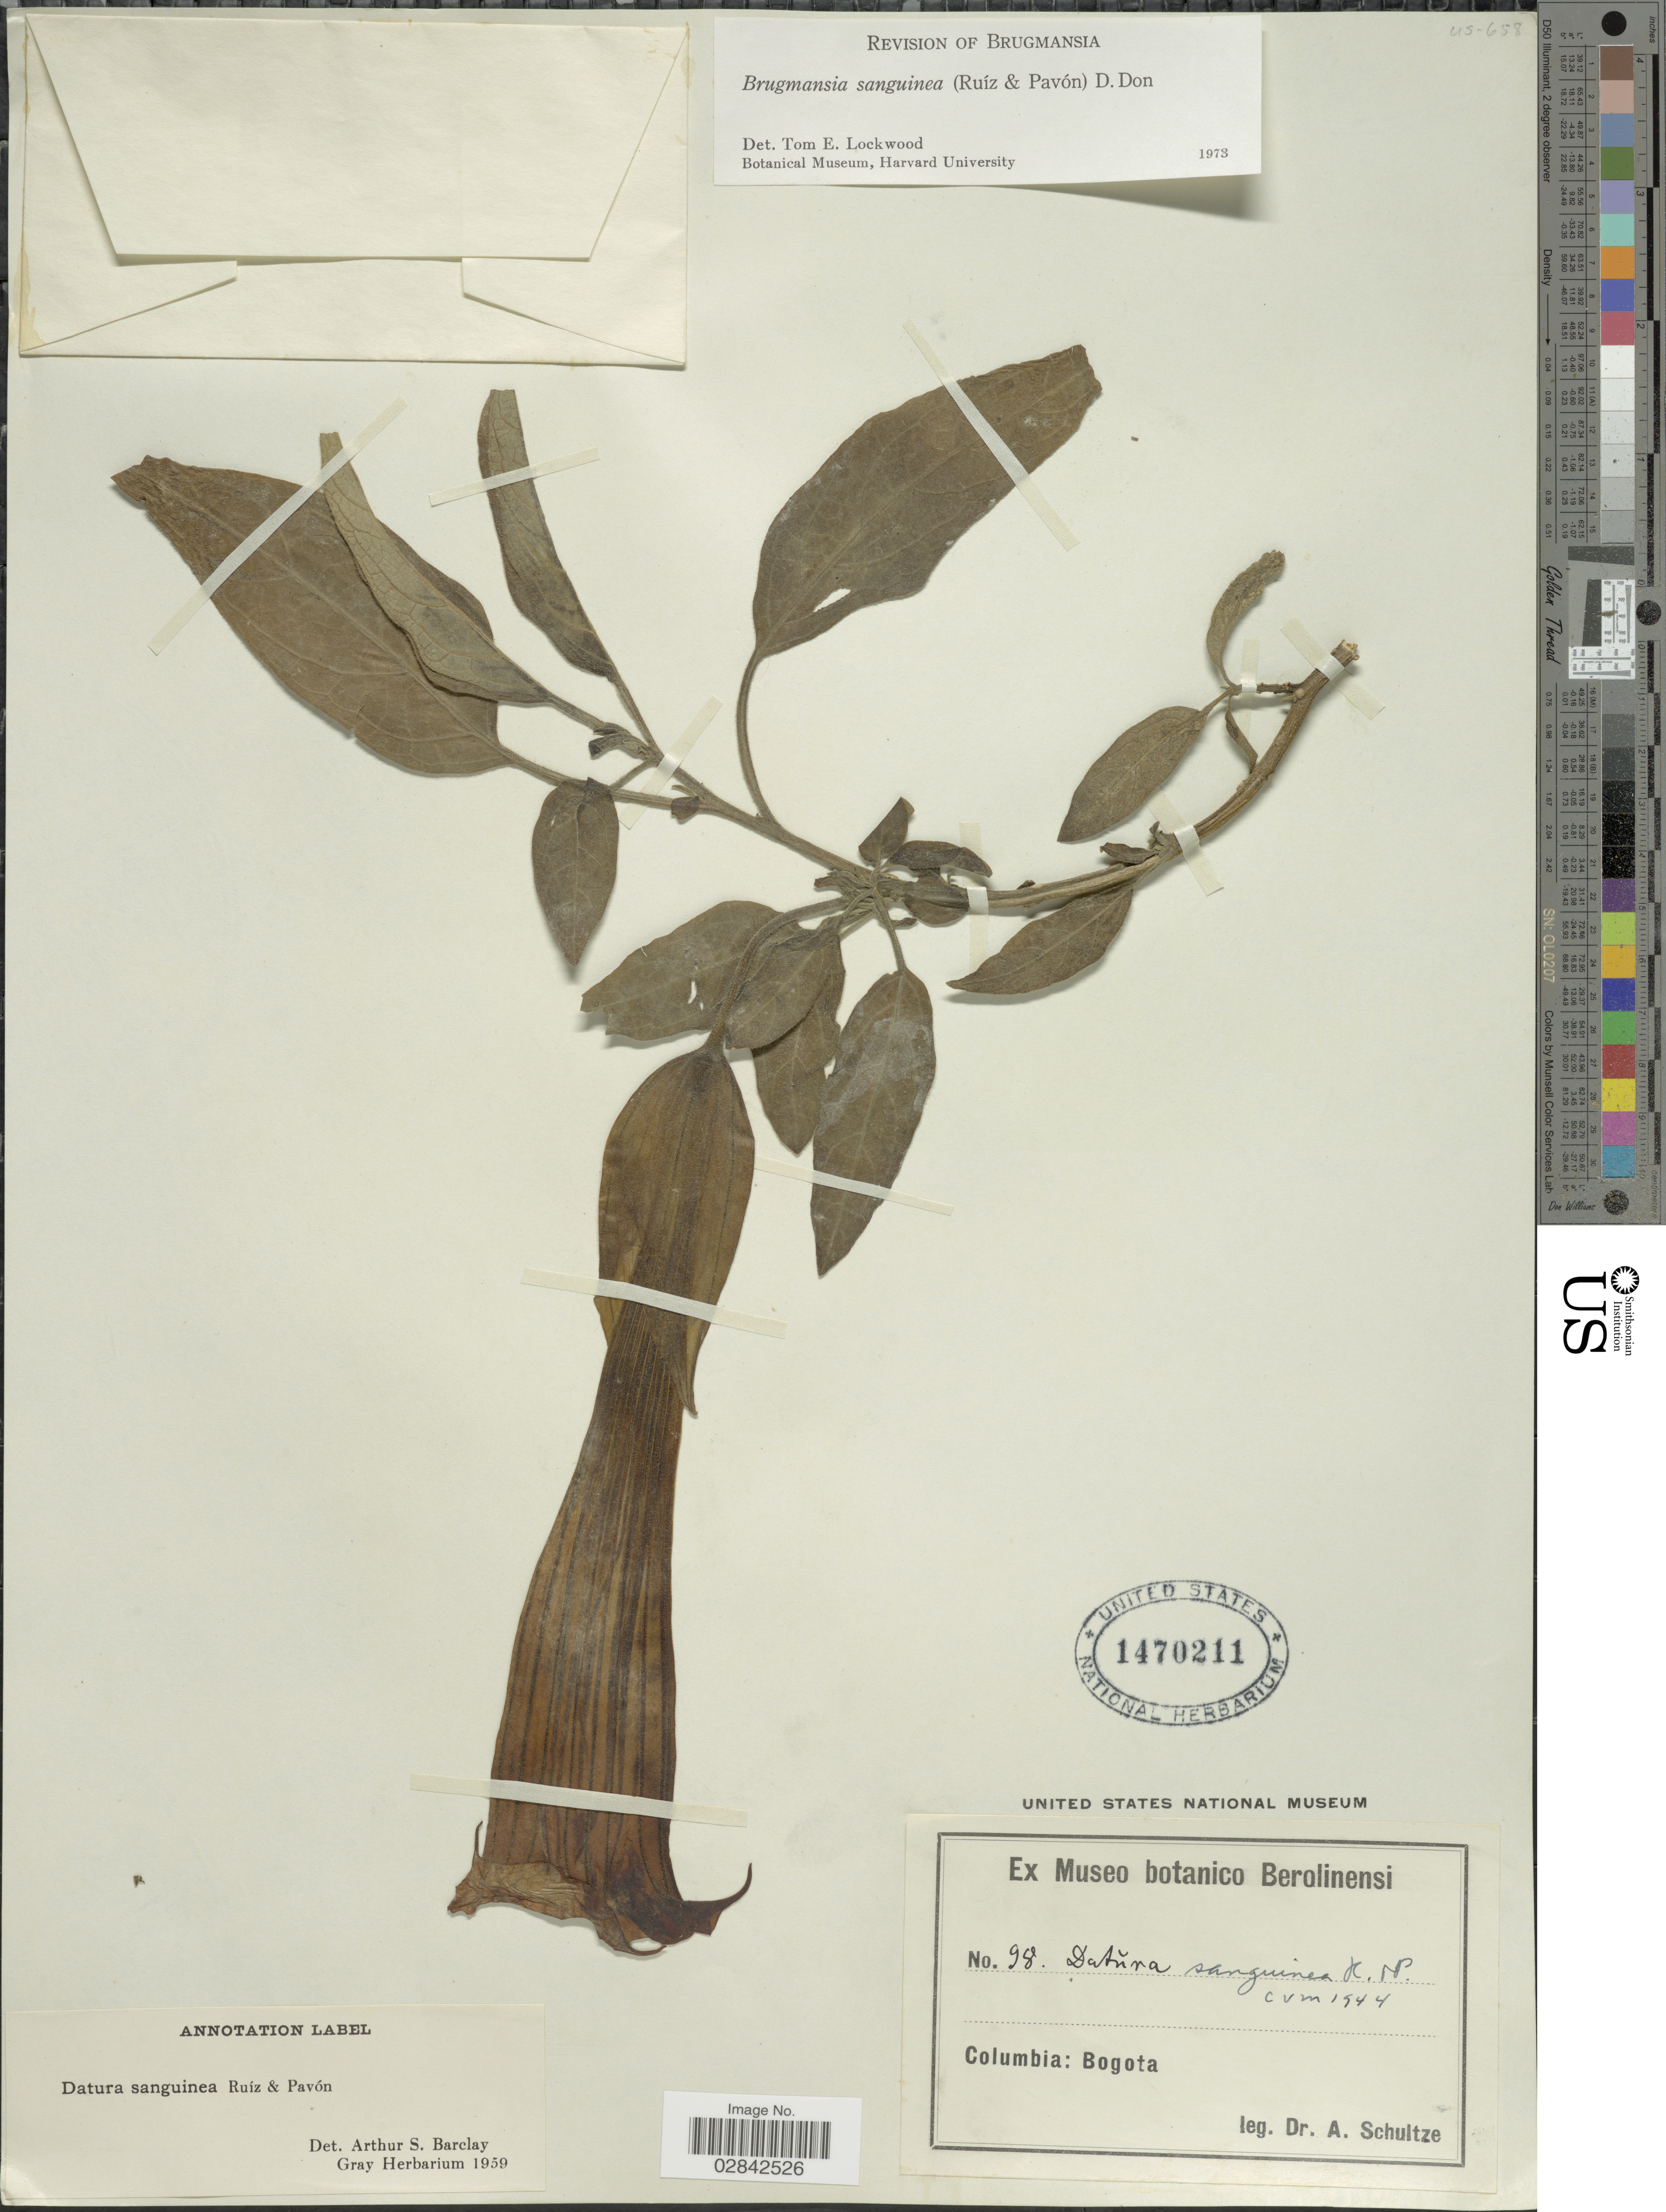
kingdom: Plantae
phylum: Tracheophyta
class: Magnoliopsida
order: Solanales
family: Solanaceae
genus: Brugmansia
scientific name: Brugmansia sanguinea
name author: (Ruiz & Pav.) D. Don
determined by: Lockwood, T. E.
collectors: A. Schultze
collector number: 98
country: Colombia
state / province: Bogota D.C.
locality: Bogota.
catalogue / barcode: US 1470211